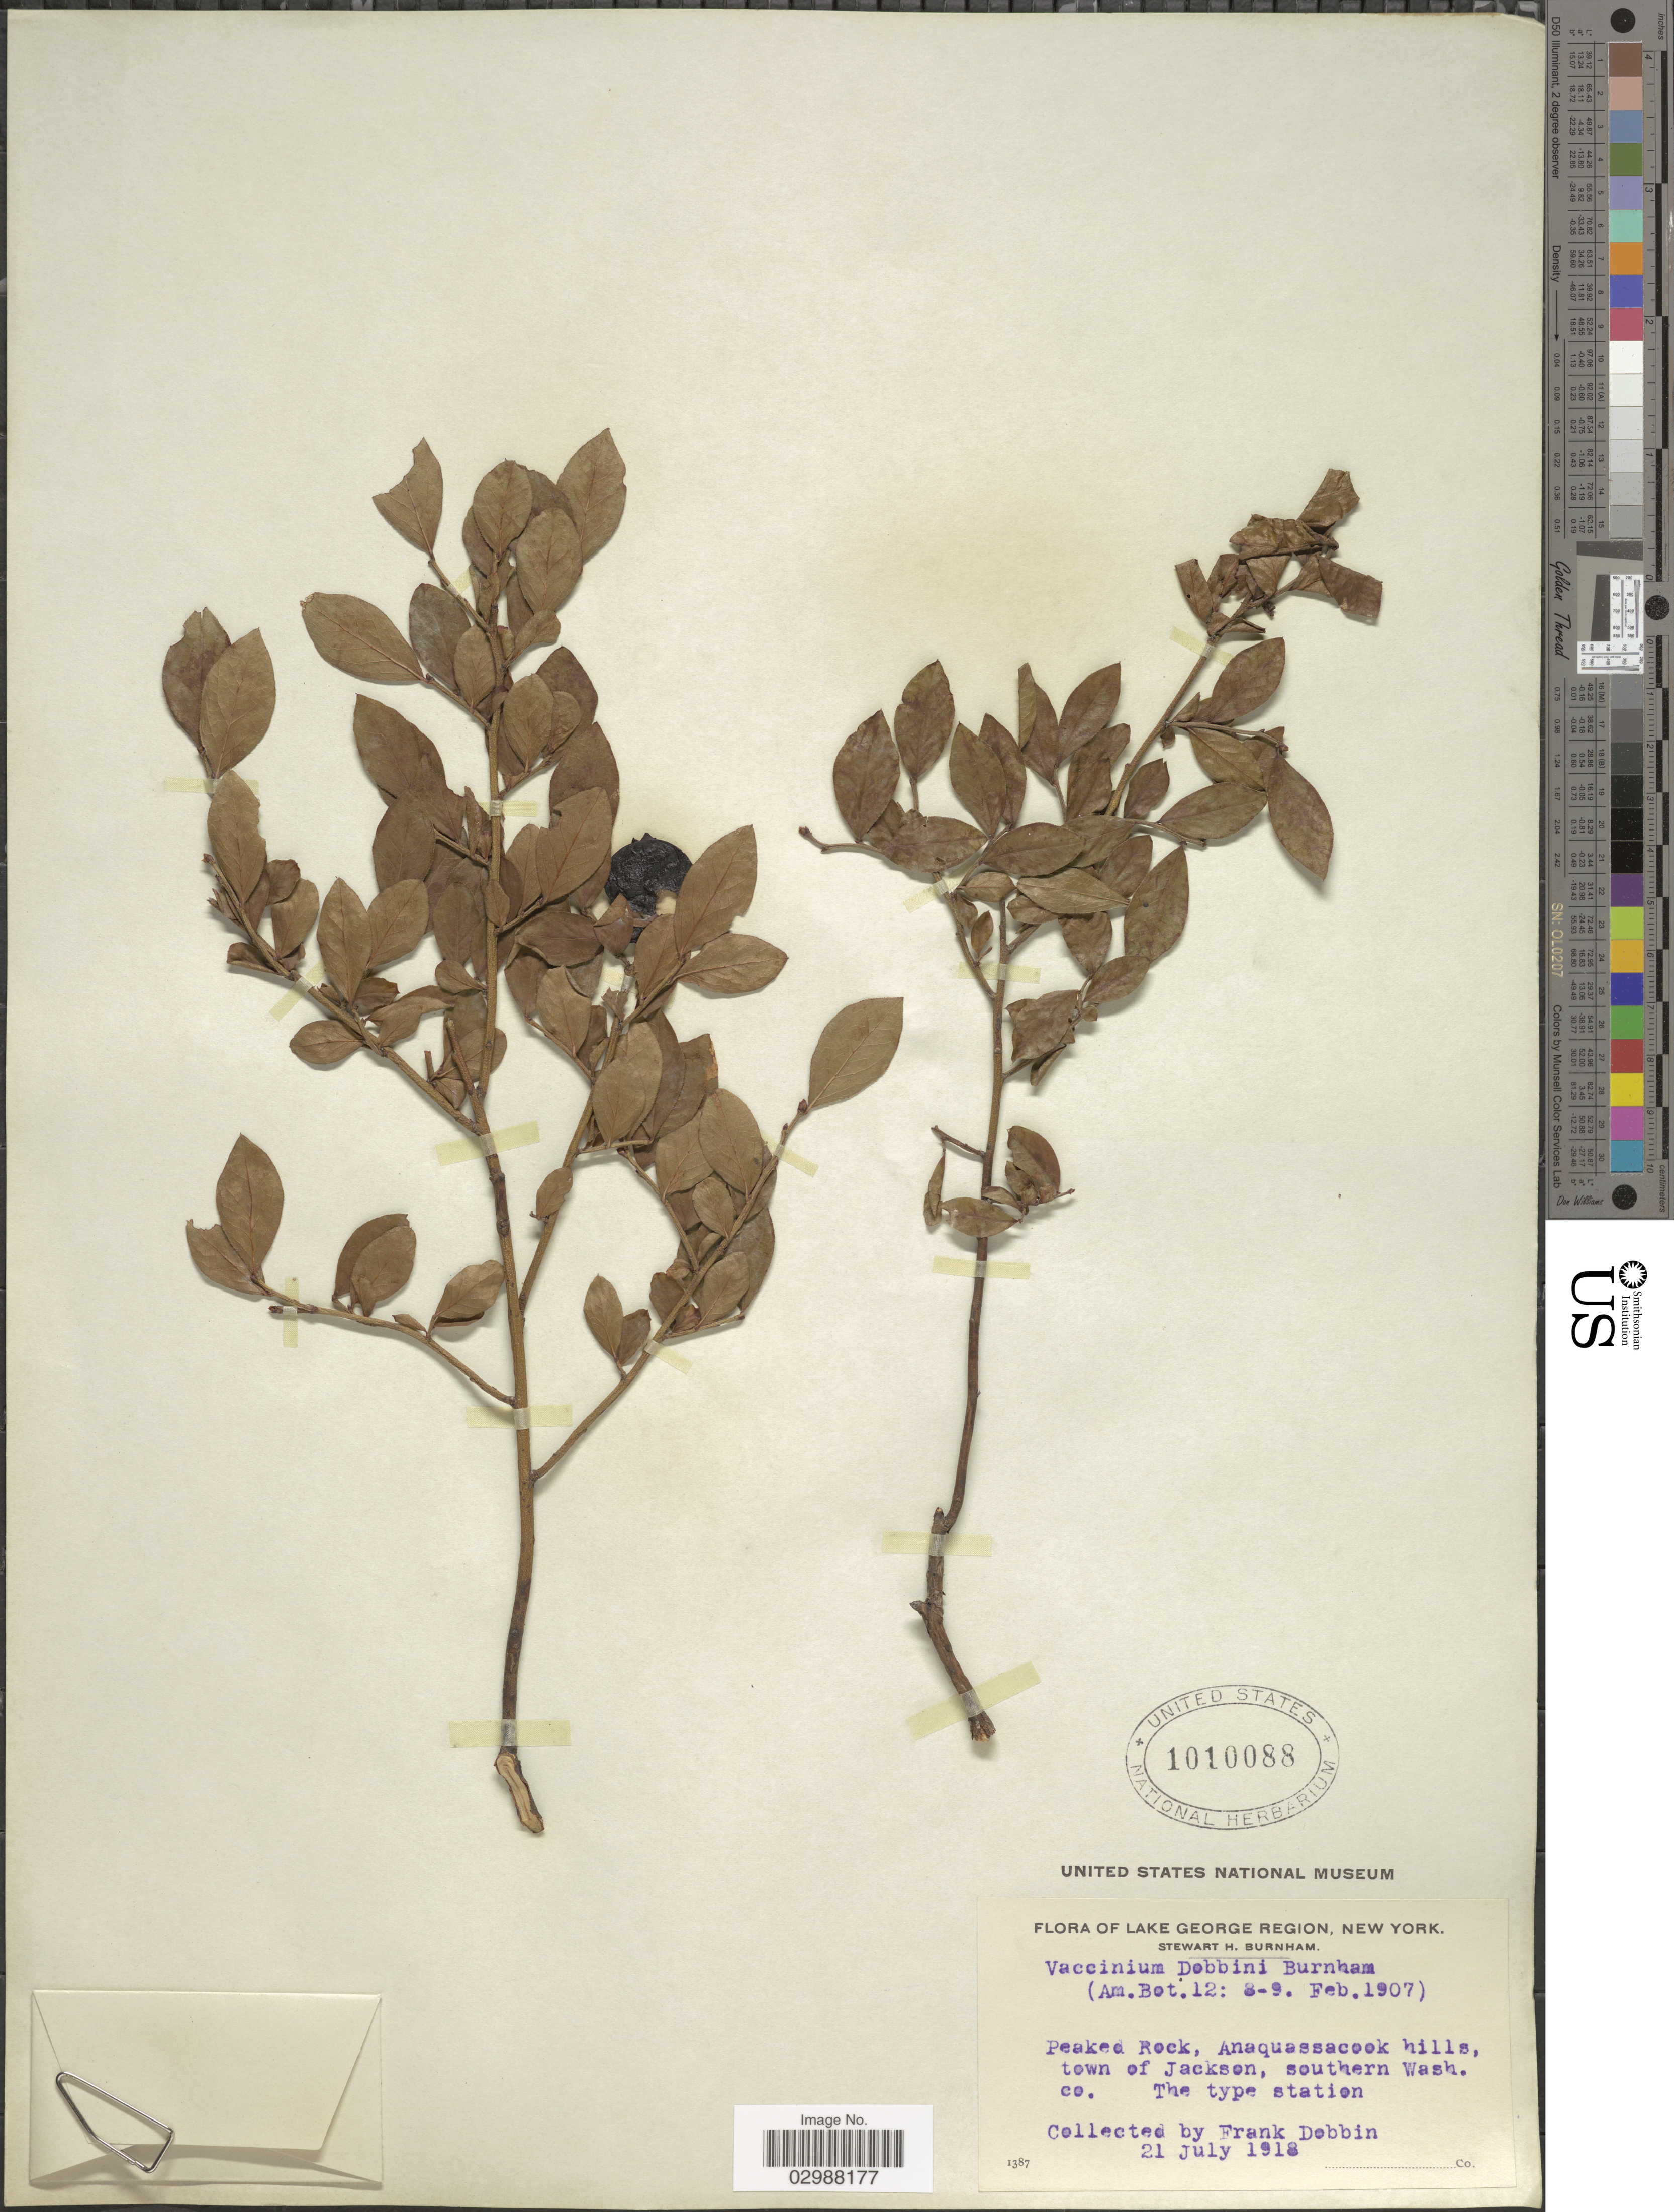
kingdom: Plantae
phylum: Tracheophyta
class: Magnoliopsida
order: Ericales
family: Ericaceae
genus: Vaccinium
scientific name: Vaccinium x dobbinii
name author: Burnham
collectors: F. Dobbin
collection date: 1918-07-21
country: United States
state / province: New York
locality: Lake George Region. Peaked Rock, Anaquassacook hills, town of Jackson, southern Wash. Co.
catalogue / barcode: US 1010088